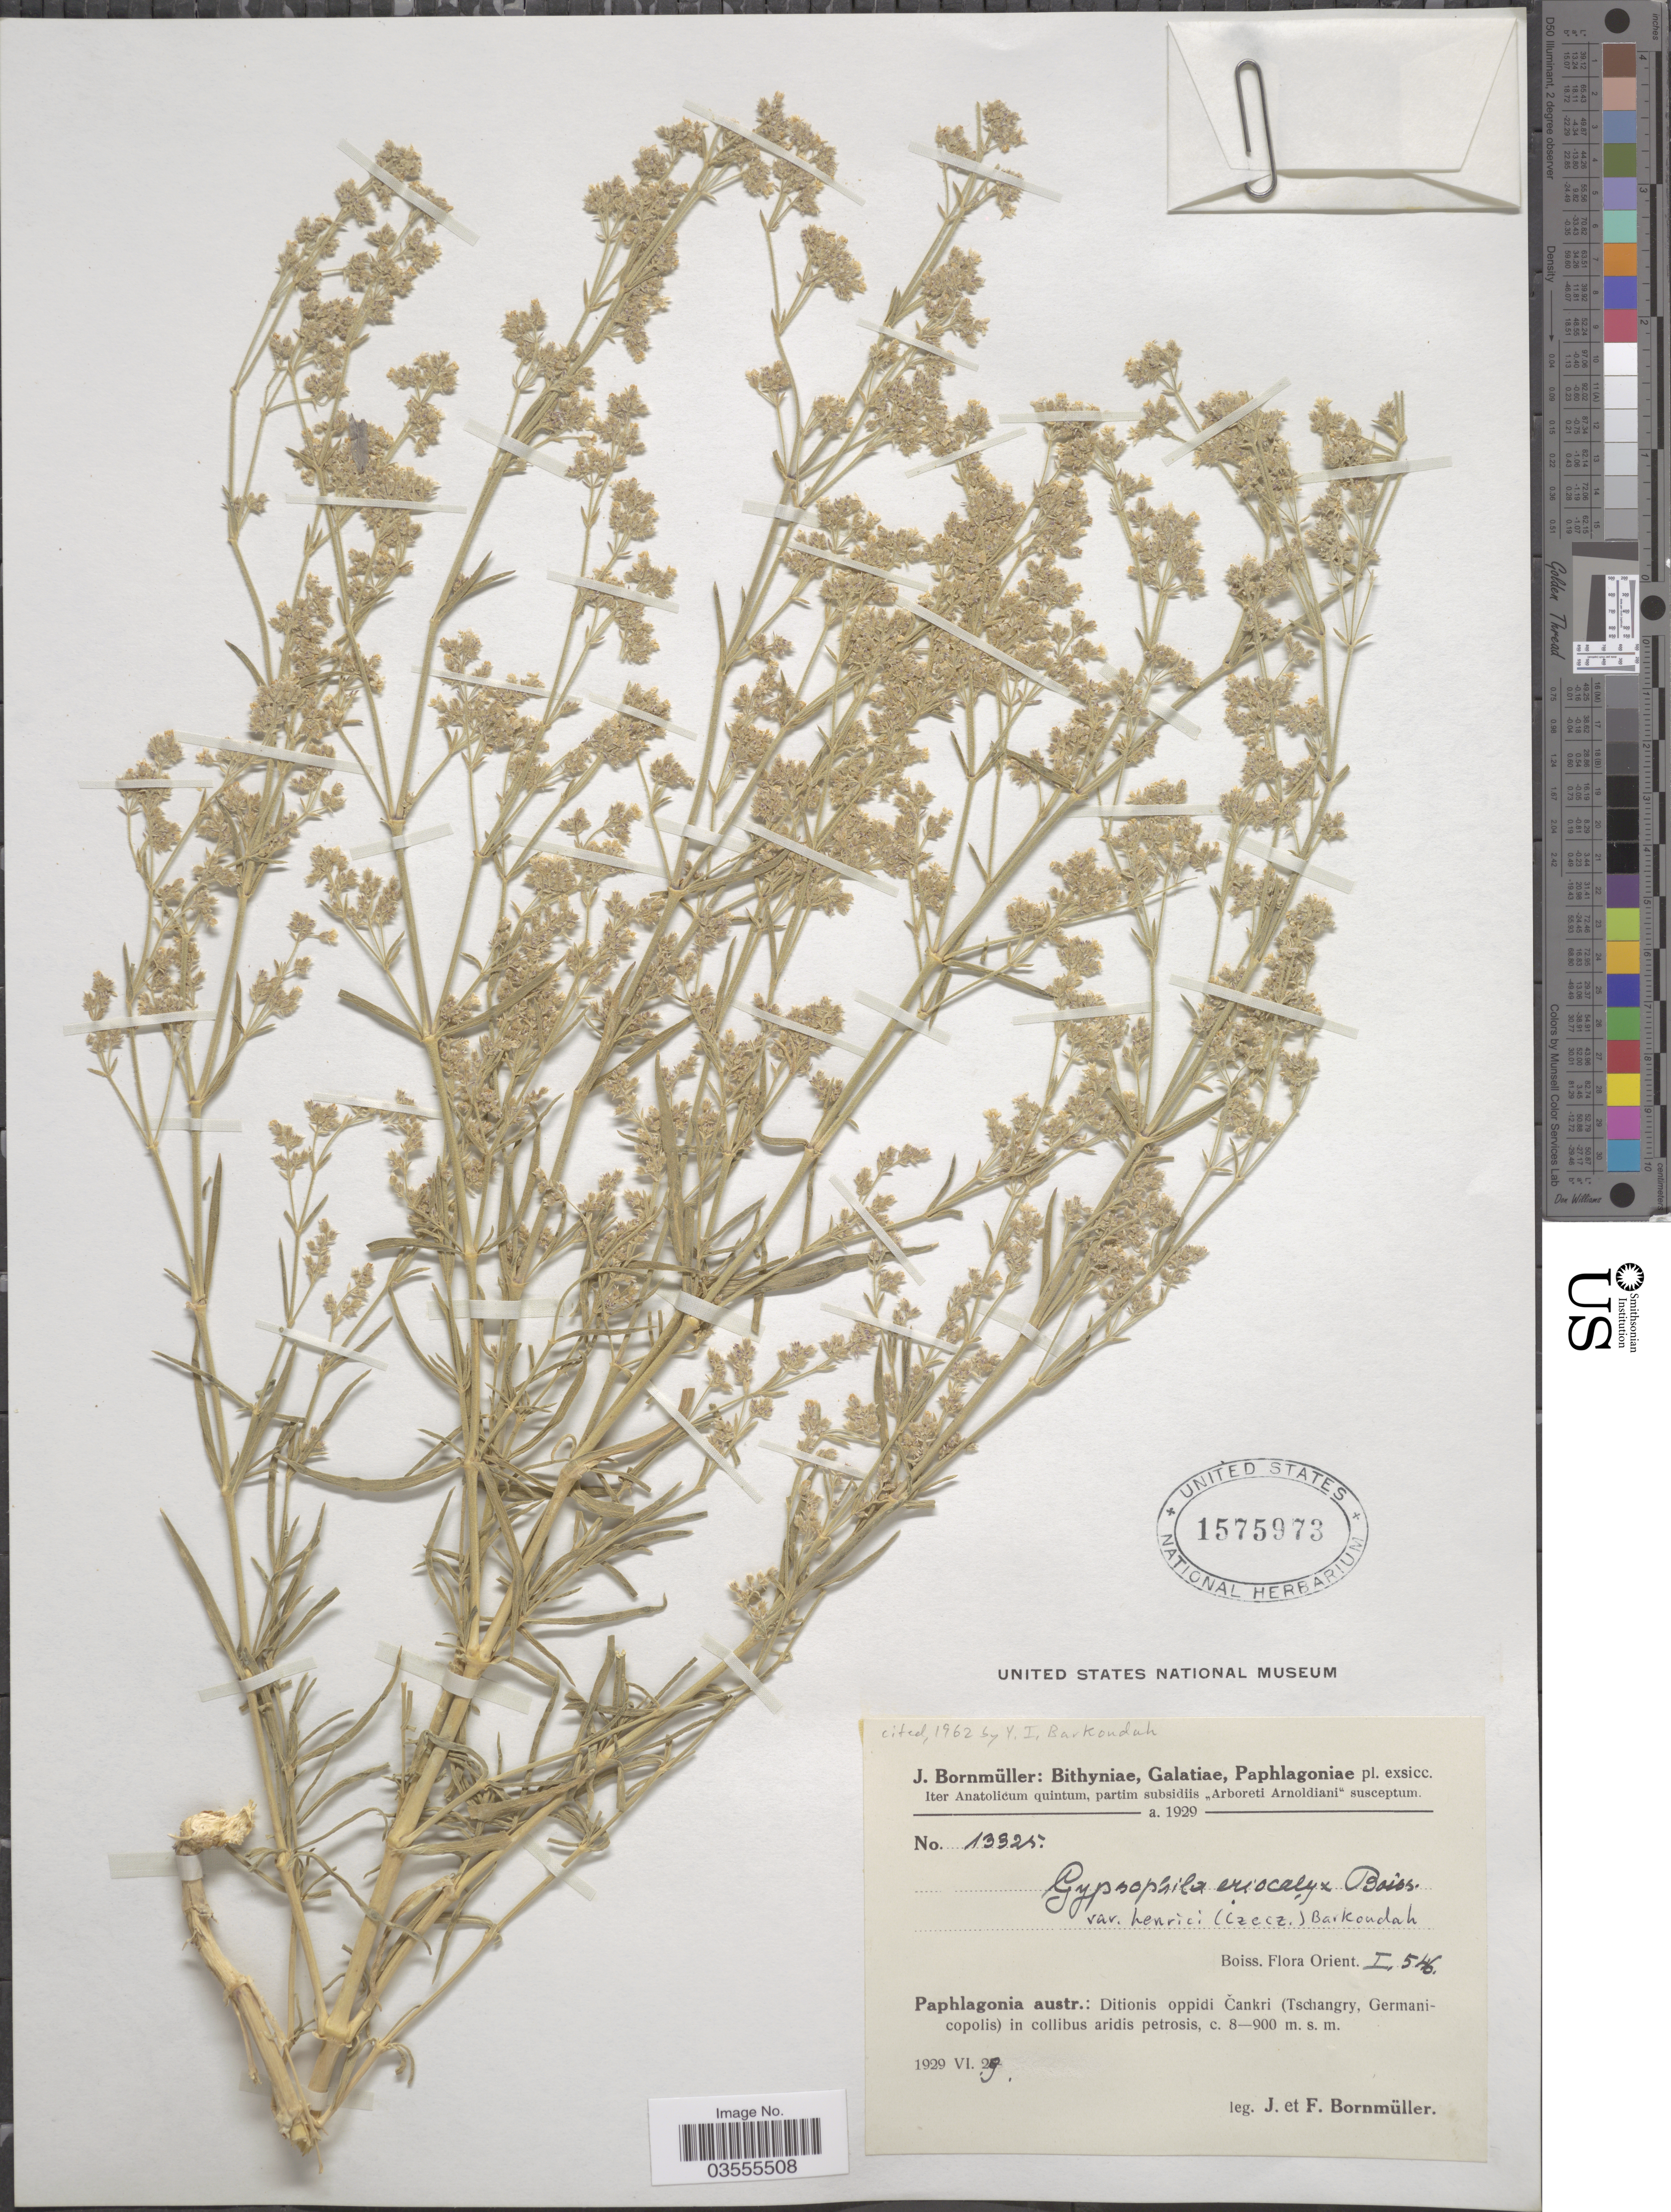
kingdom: Plantae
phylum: Tracheophyta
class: Magnoliopsida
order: Caryophyllales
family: Caryophyllaceae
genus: Gypsophila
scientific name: Gypsophila eriocalyx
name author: Boiss.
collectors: J. Bornmüller & F. Bornmüller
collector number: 13325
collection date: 1929-06-29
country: Turkey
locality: Paphlagonia austr.: Ditionis oppidi Čankri (Tschangry, Germanicopolis).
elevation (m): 800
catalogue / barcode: US 1575973